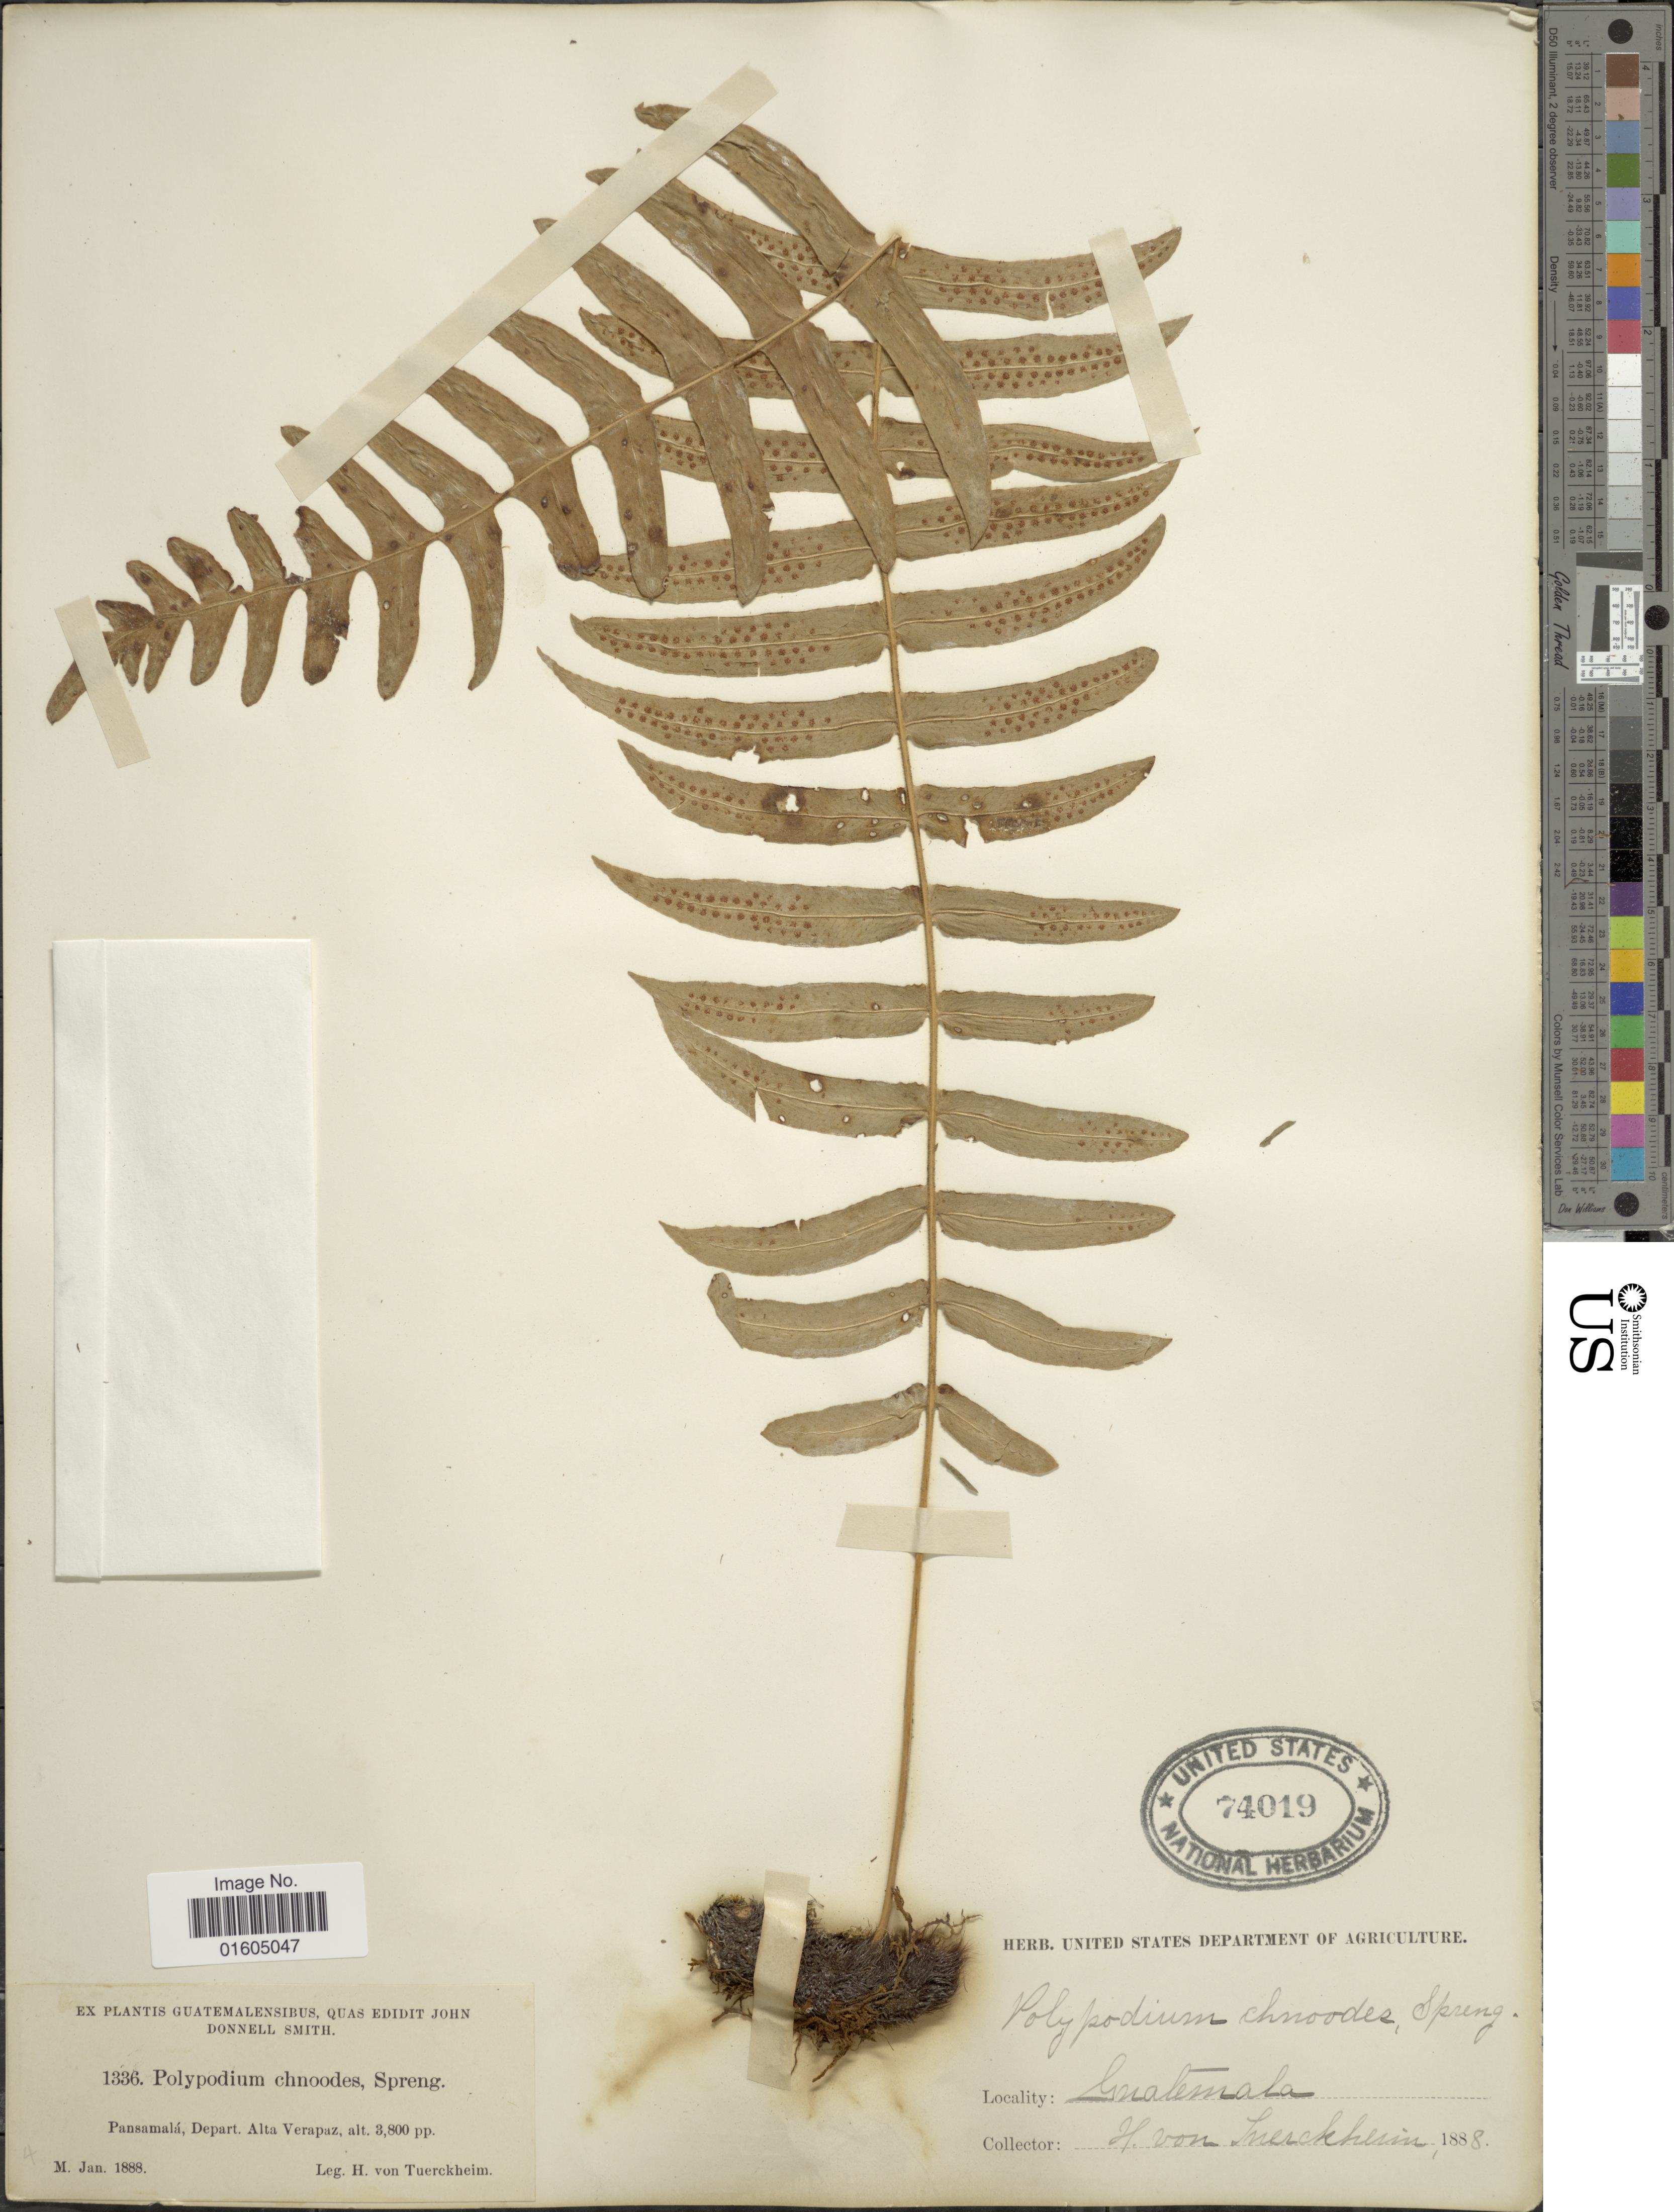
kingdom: Plantae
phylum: Tracheophyta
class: Polypodiopsida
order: Polypodiales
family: Polypodiaceae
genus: Serpocaulon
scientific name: Serpocaulon dissimile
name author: (L.) A.R. Sm.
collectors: H. von Tuerckheim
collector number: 1336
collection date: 1888-01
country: Guatemala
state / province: Alta Verapaz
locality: Guatemala. Pansamala, Depart. Alta Verapaz.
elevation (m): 1158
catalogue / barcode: US 74019